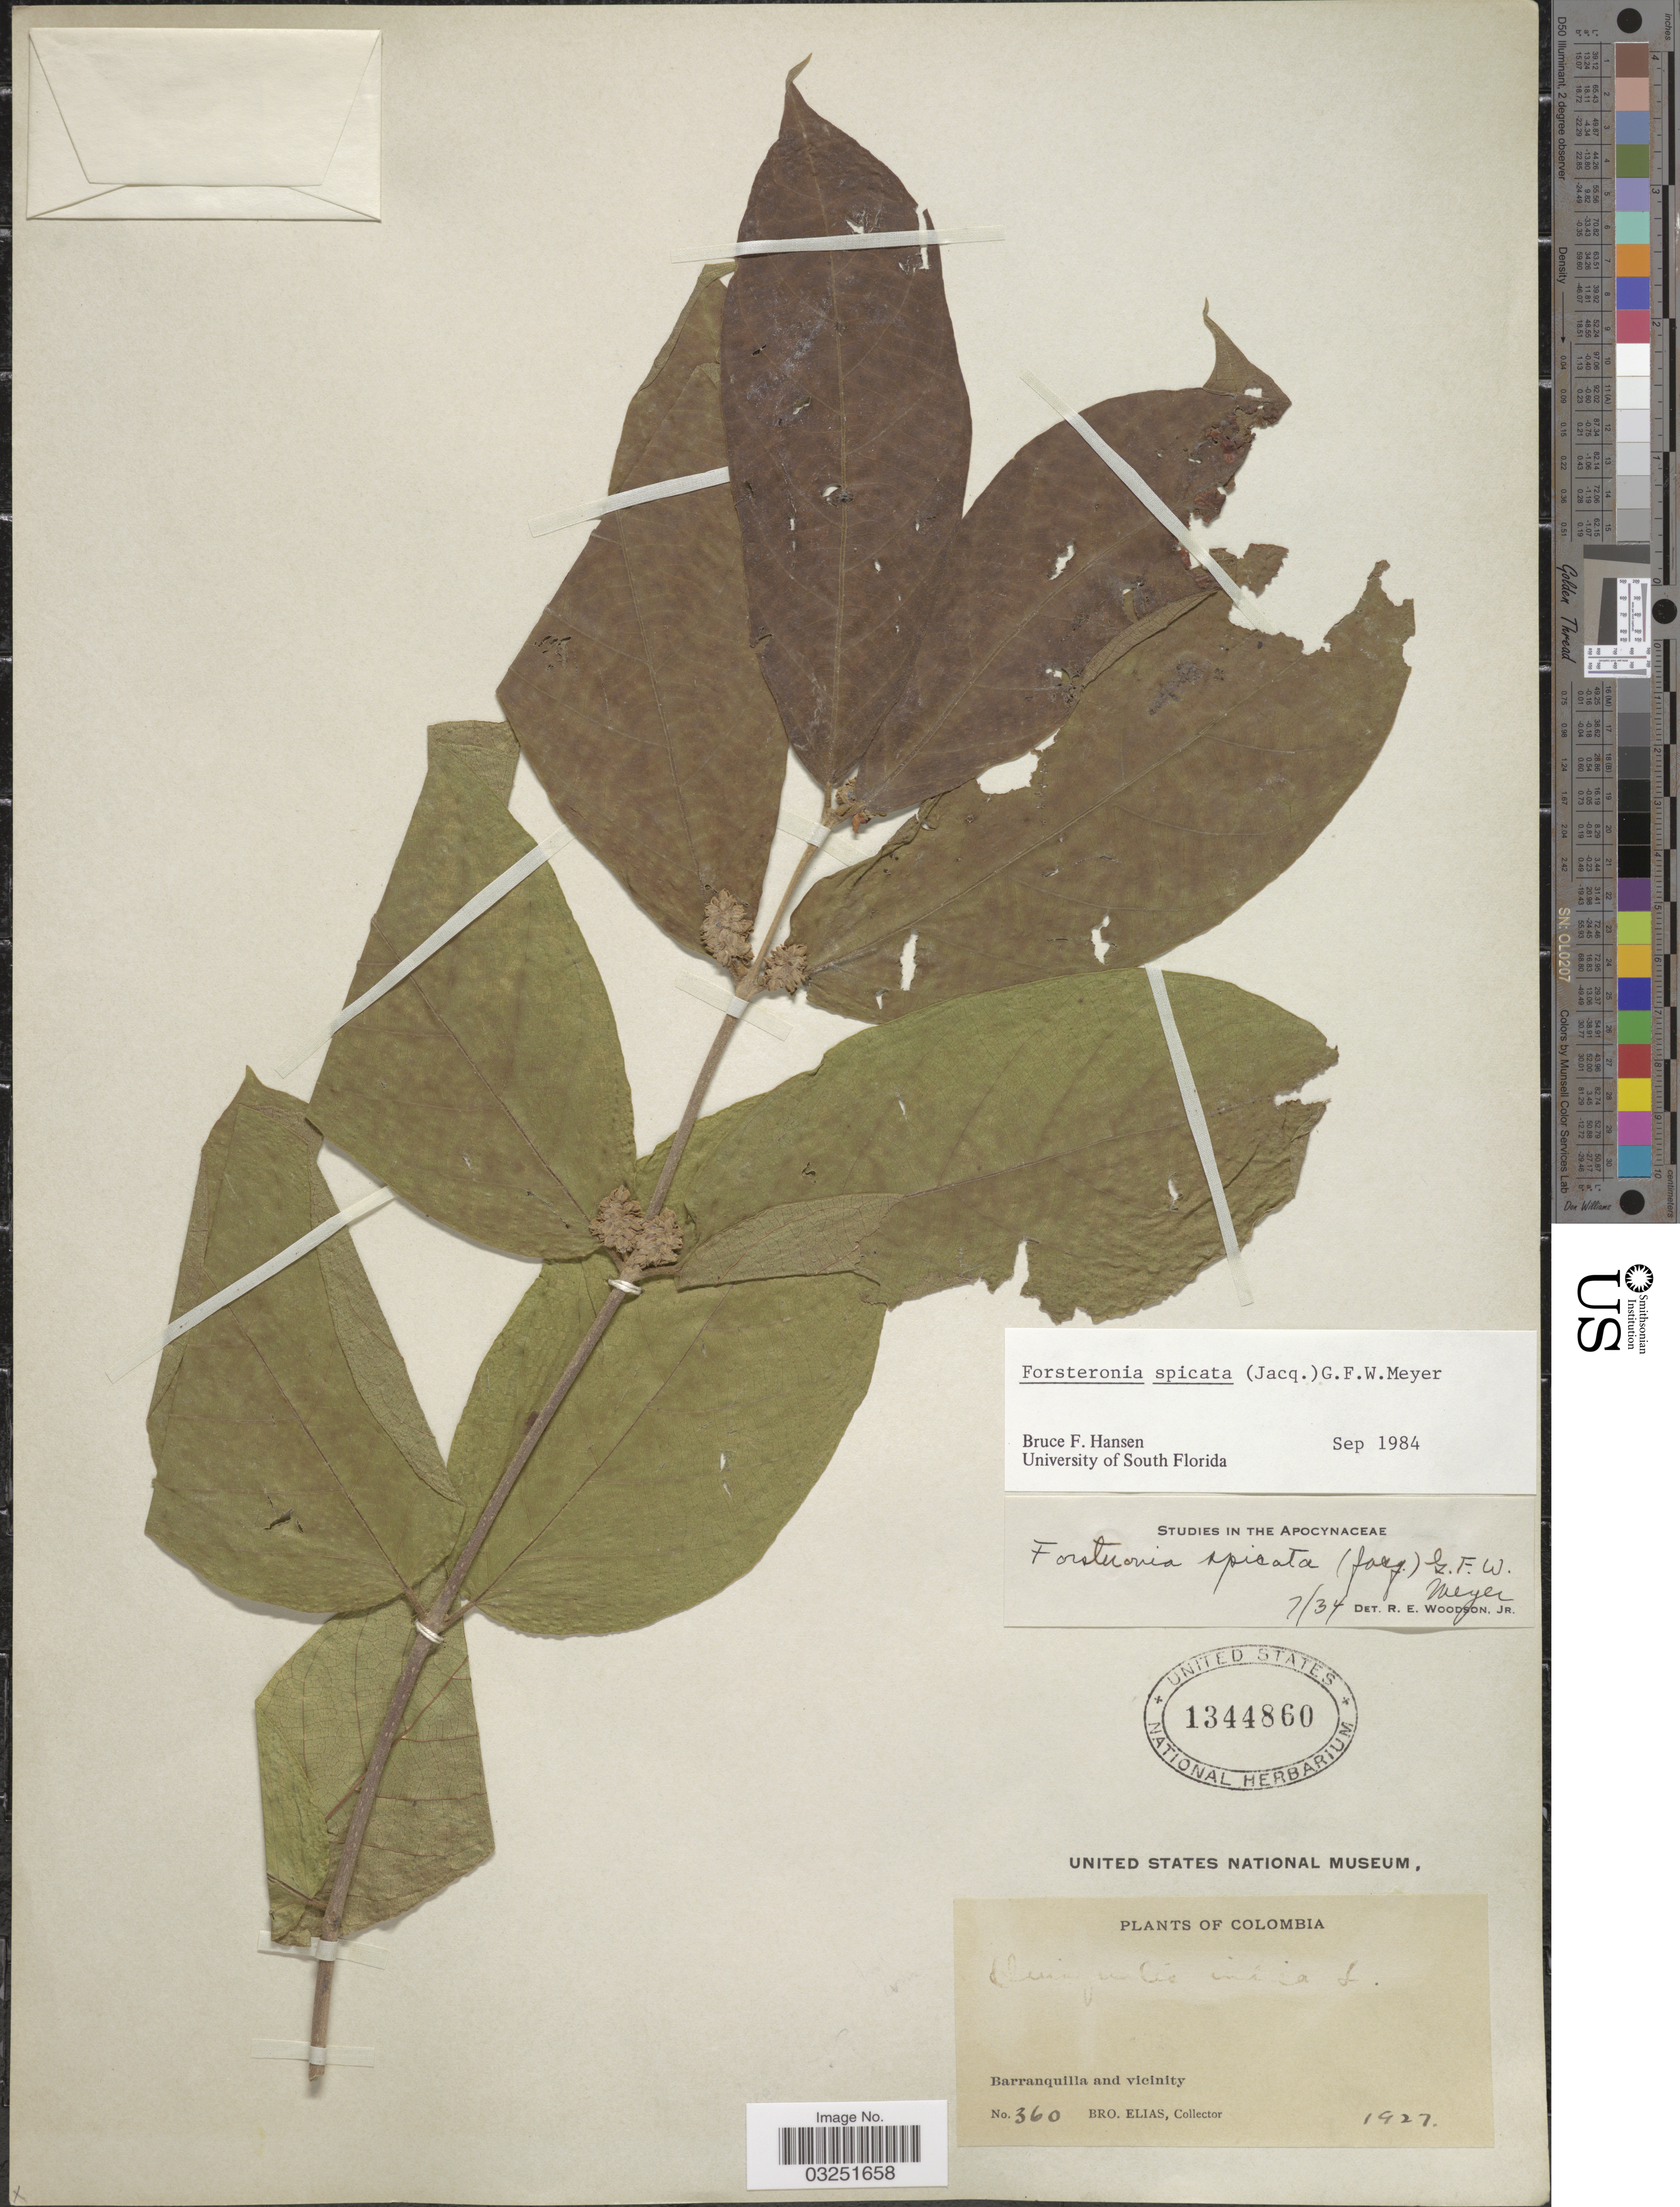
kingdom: Plantae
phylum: Tracheophyta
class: Magnoliopsida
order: Gentianales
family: Apocynaceae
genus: Forsteronia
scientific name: Forsteronia spicata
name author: (Jacq.) G. Mey.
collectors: Bro. Elias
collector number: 360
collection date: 1927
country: Colombia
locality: Barranquilla and vicinity.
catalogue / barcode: US 1344860